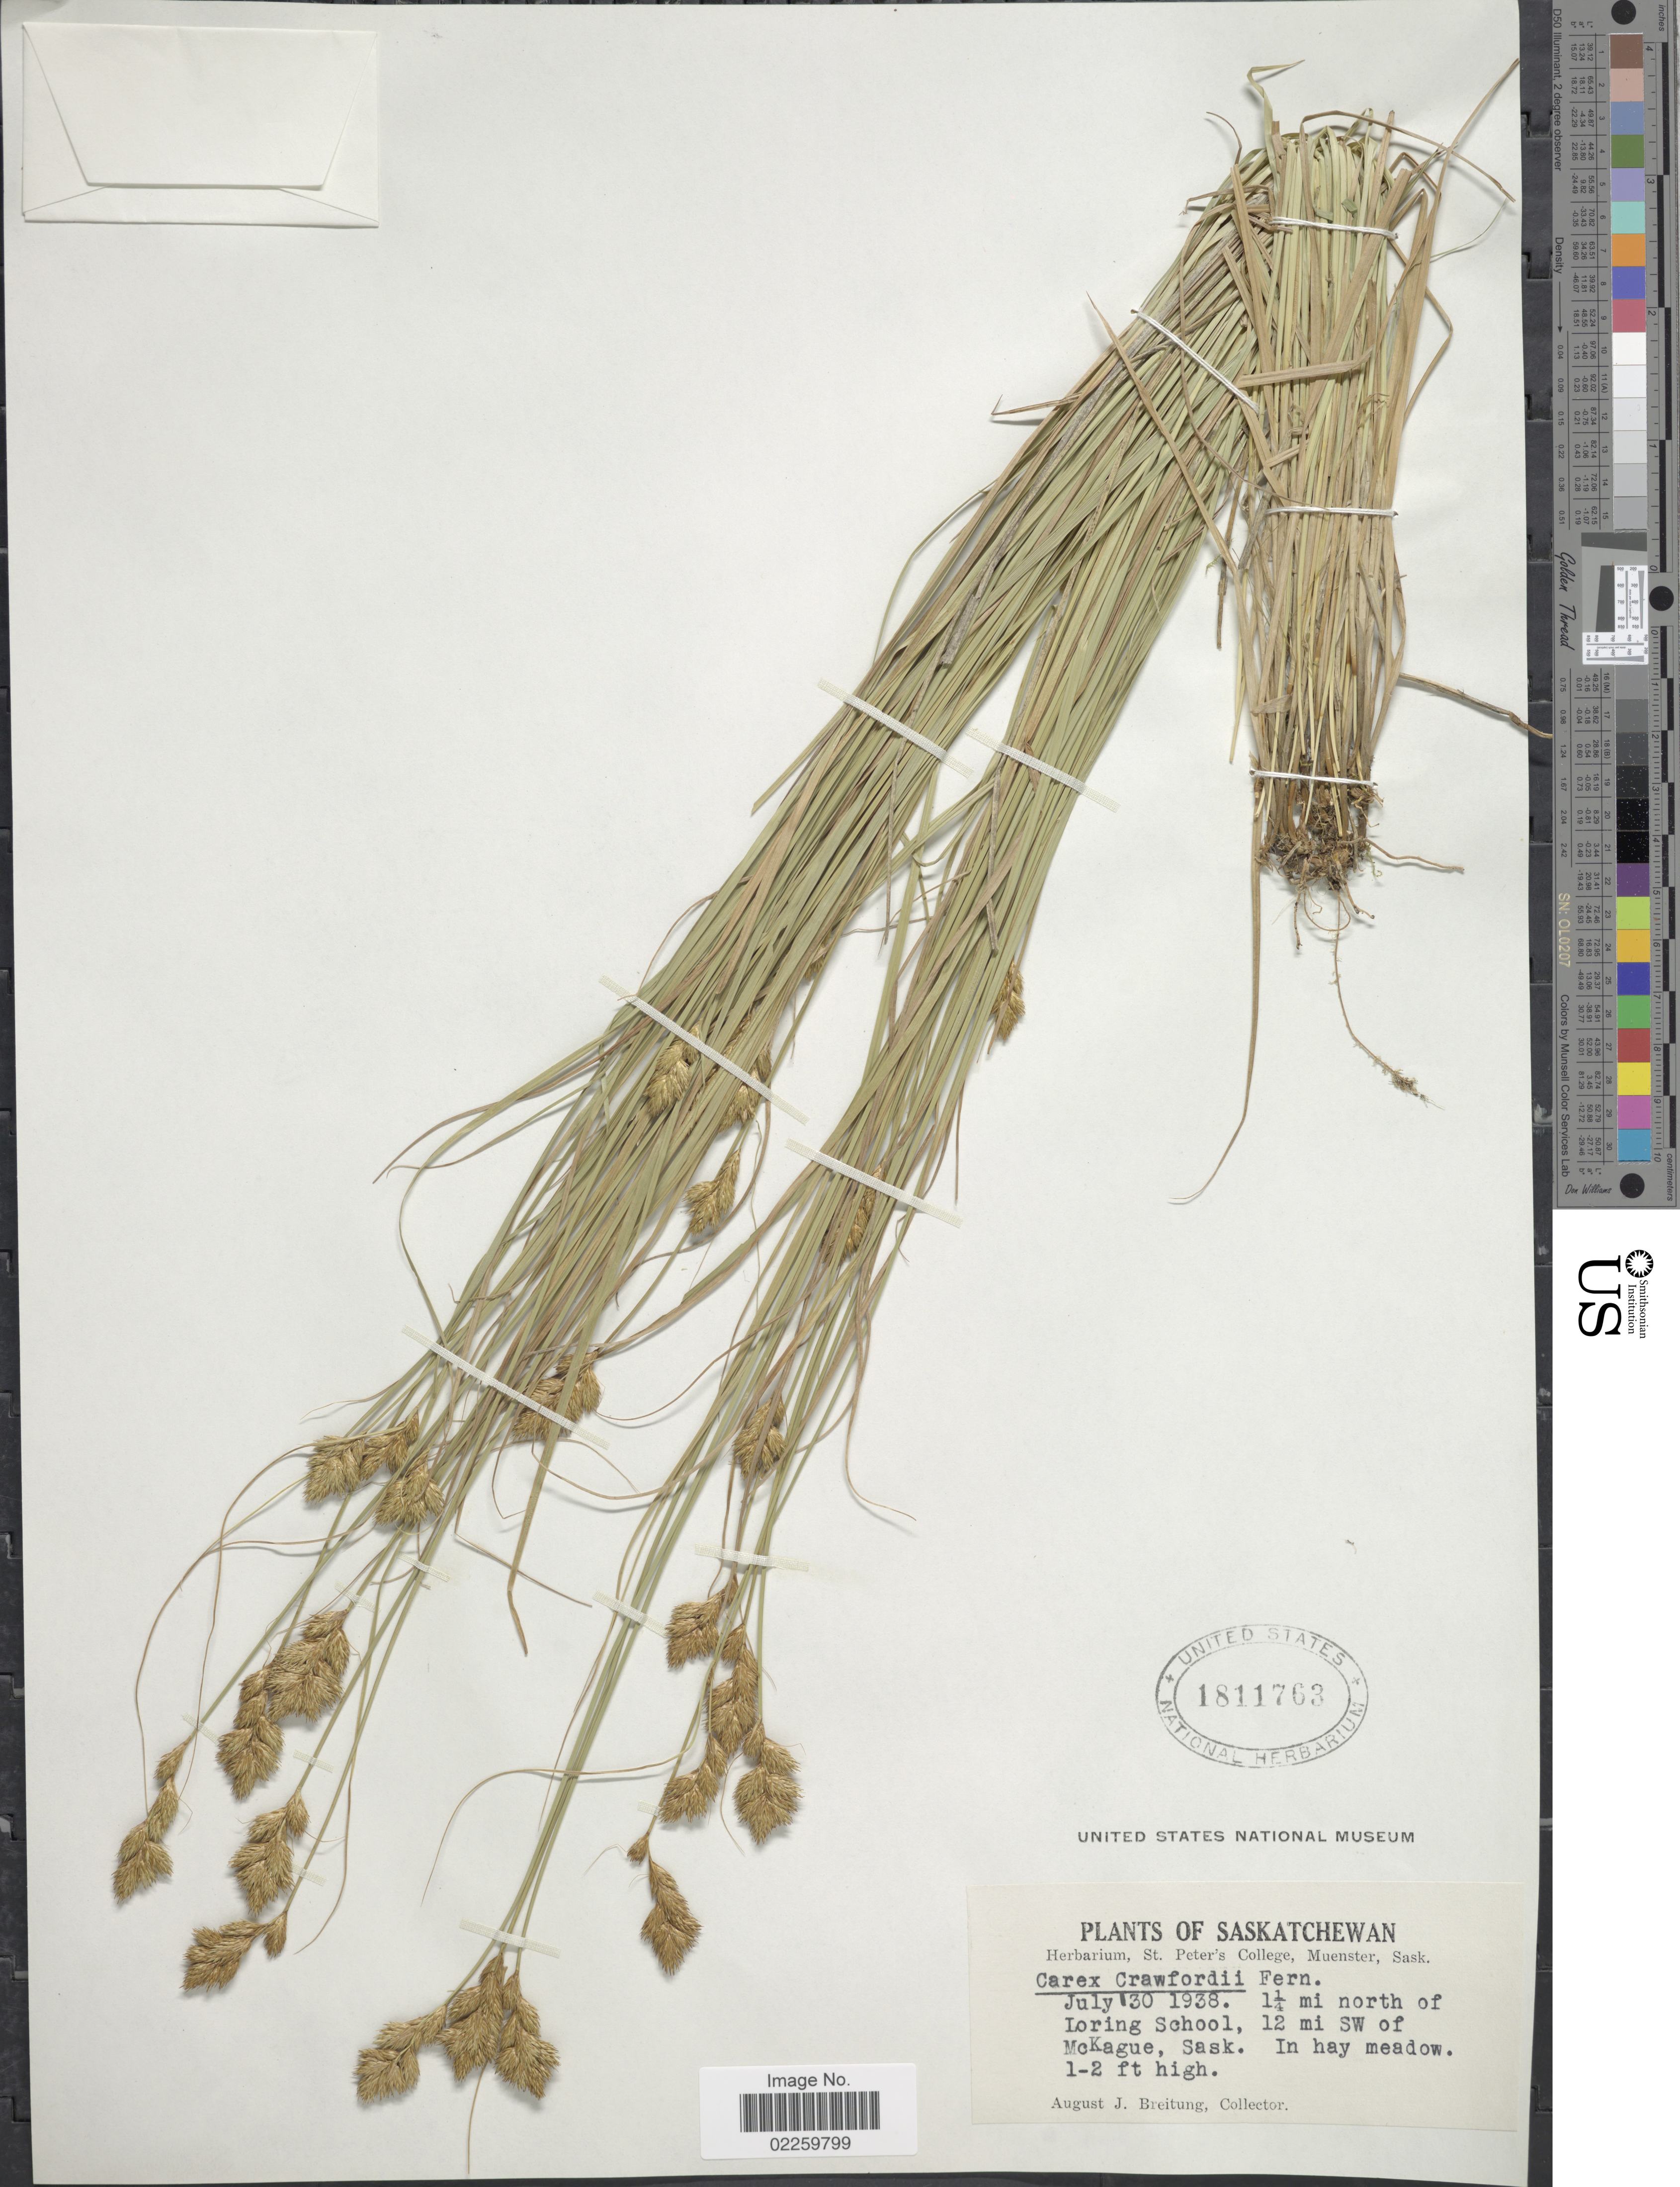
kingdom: Plantae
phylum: Tracheophyta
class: Liliopsida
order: Poales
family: Cyperaceae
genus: Carex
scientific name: Carex crawfordii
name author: Fernald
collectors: A. Breitung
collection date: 1938-07-30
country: Canada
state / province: Saskatchewan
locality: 1 1/4 mi north of Loring School, 12 mi SW of Mckague.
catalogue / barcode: US 1811763